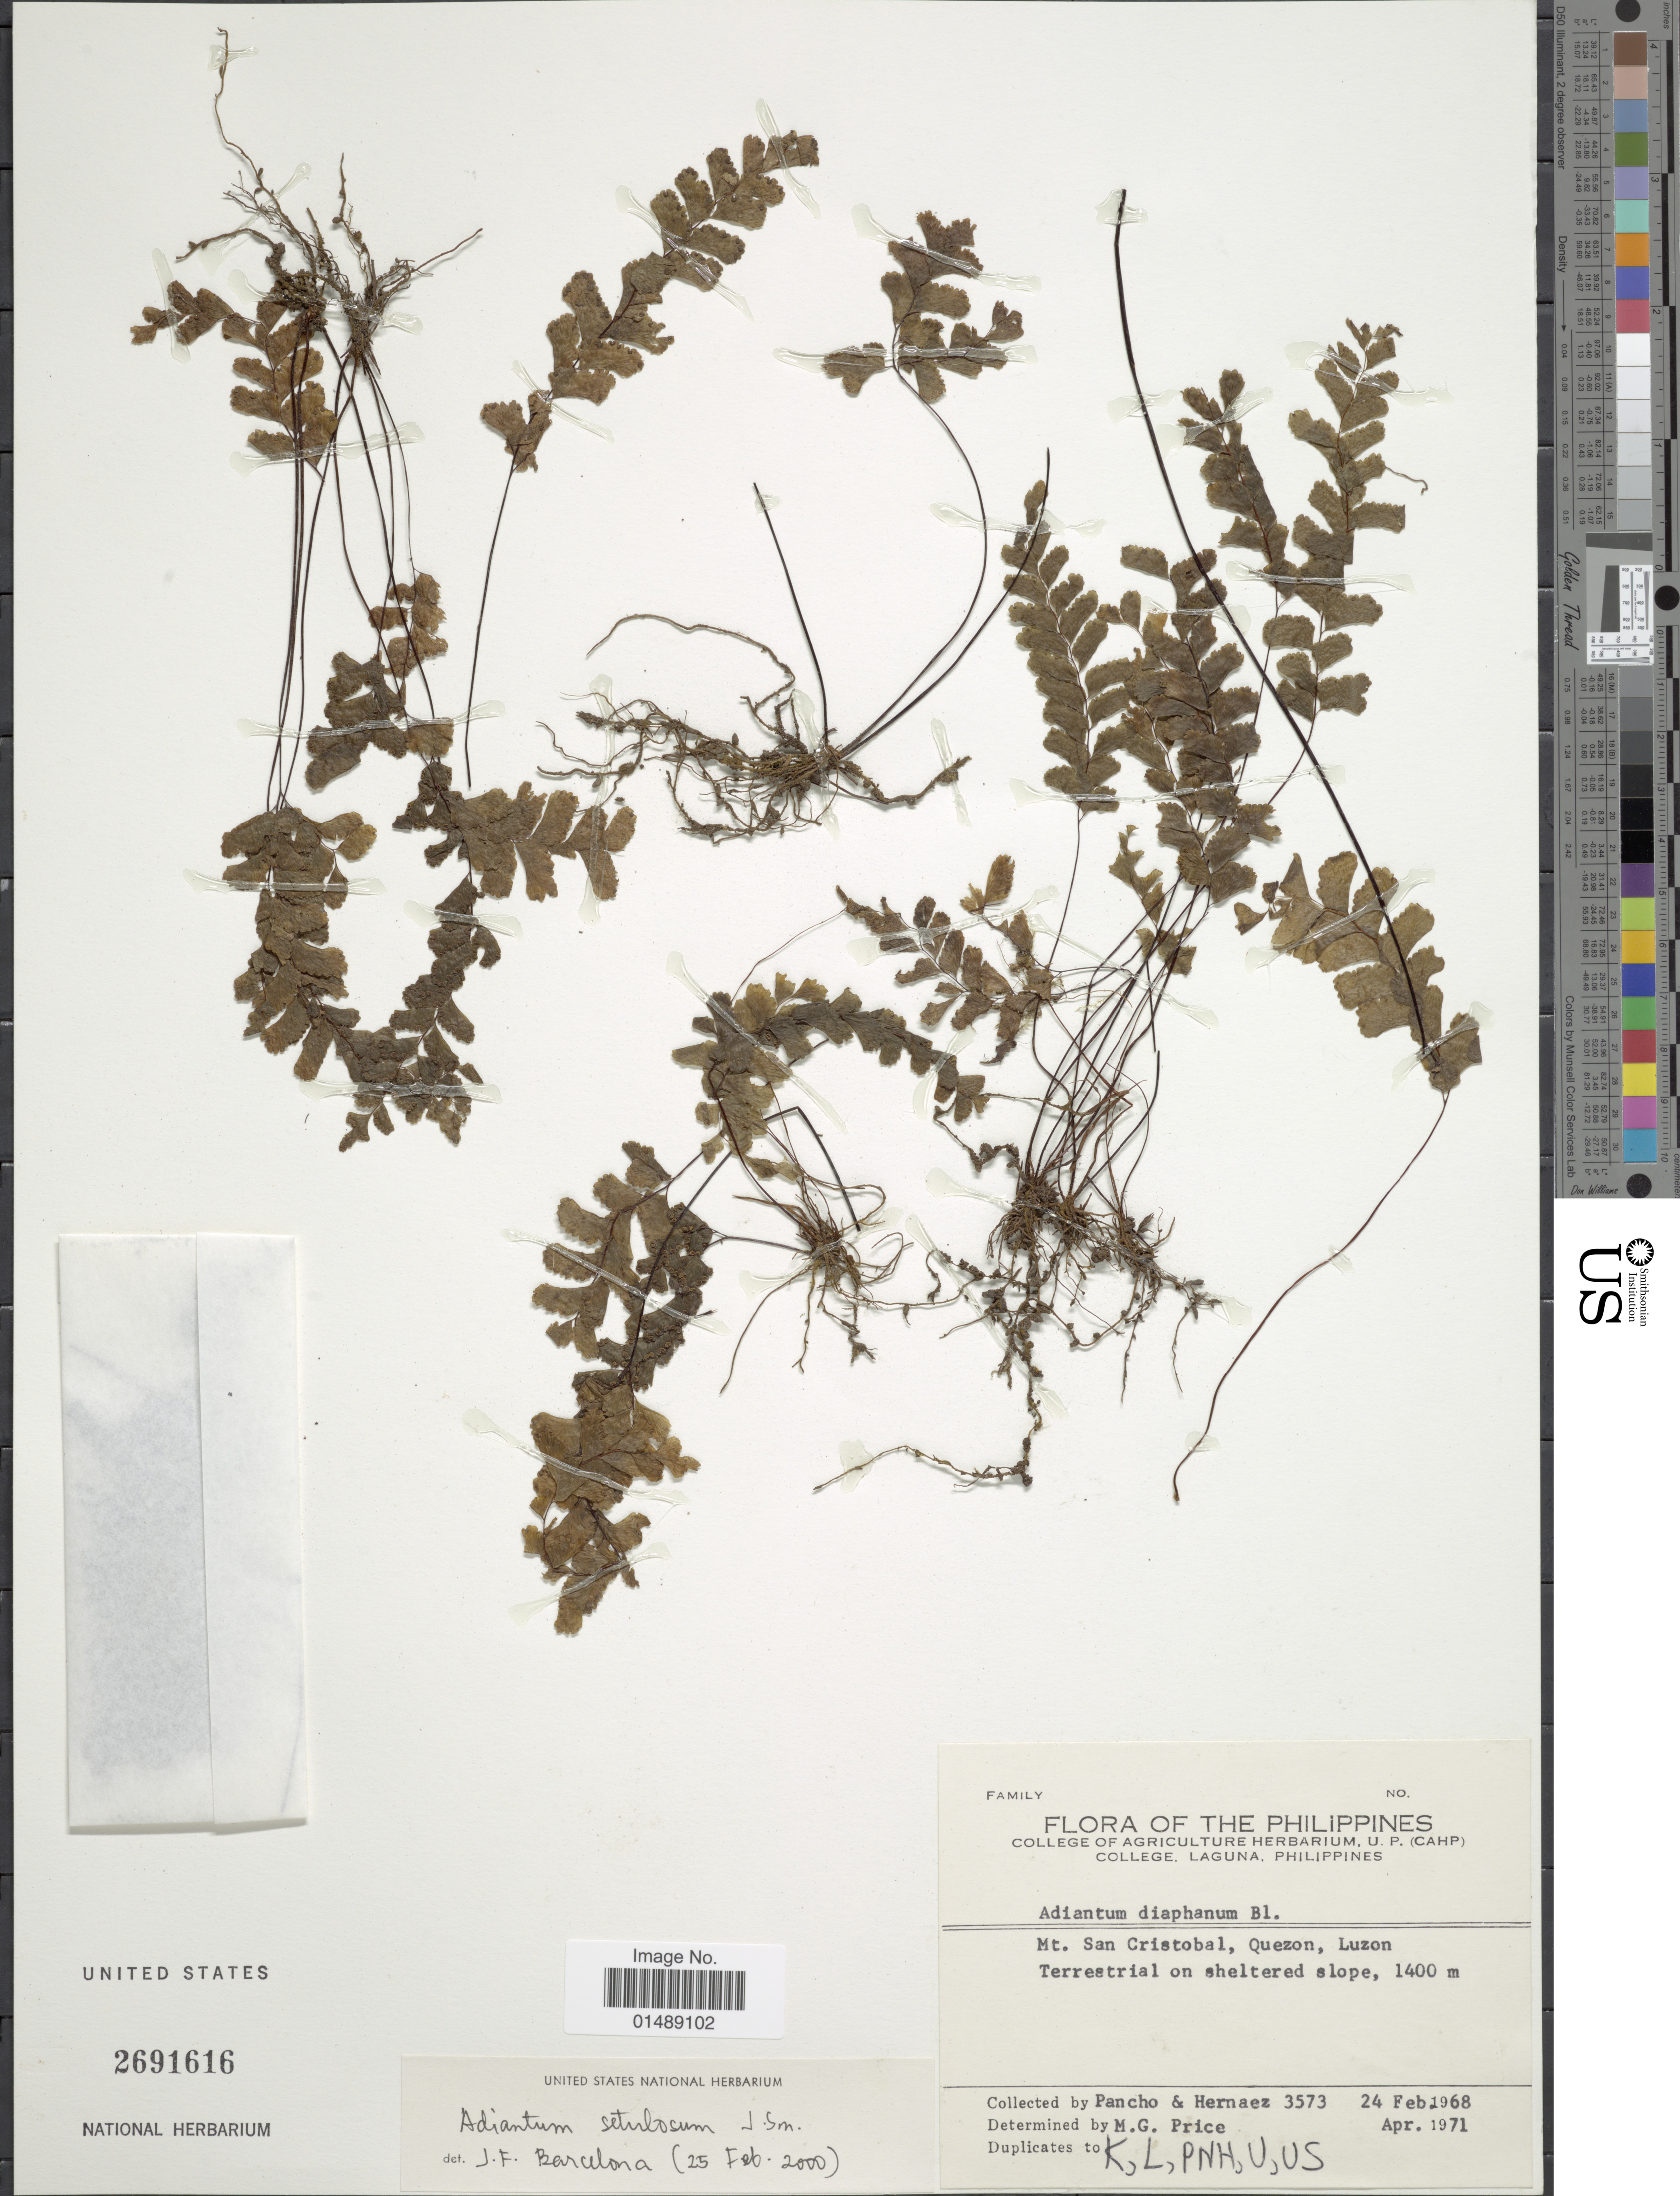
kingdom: Plantae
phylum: Tracheophyta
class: Polypodiopsida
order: Polypodiales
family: Pteridaceae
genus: Adiantum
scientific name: Adiantum setulosum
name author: J. Sm.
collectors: Pancho & Hernaez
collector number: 3573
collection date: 1968-02-24/1971-04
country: Philippines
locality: Mt. San Crsitobal, Quezon, Luzon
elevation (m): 1400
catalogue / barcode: US 2691616